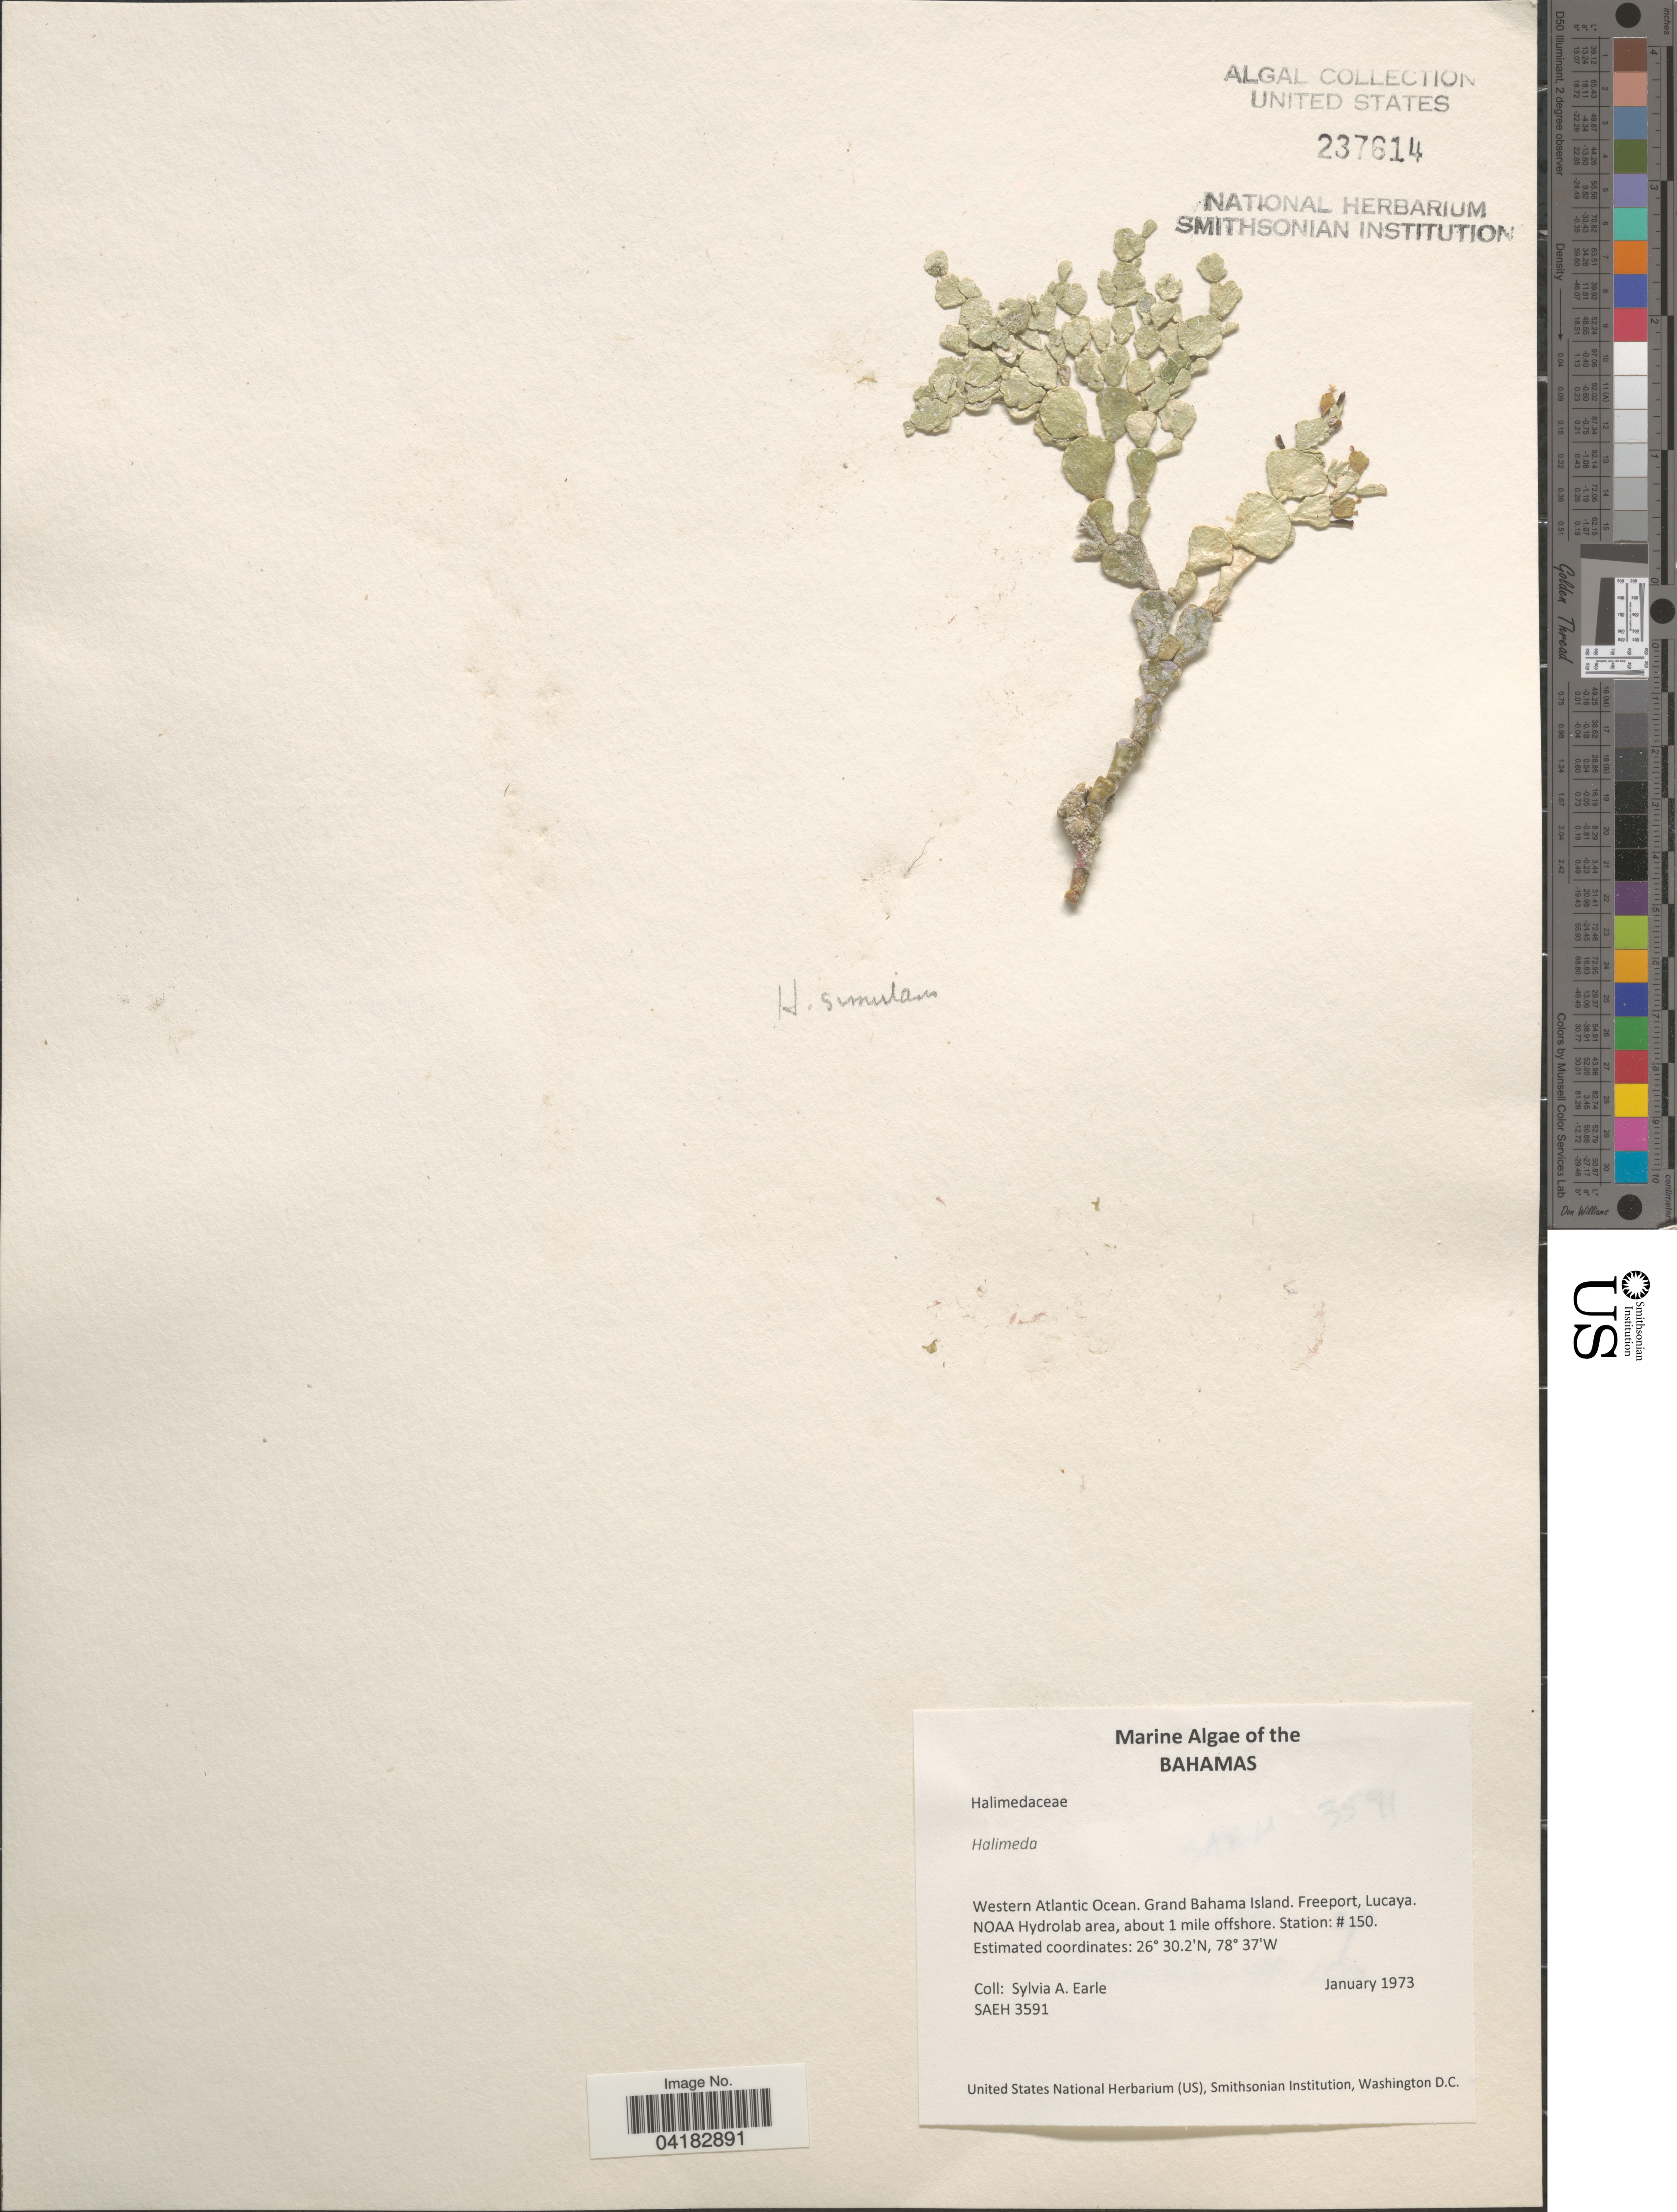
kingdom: Plantae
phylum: Chlorophyta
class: Ulvophyceae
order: Bryopsidales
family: Halimedaceae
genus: Halimeda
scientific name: Halimeda sp.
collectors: S. A. Earle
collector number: SAEH3591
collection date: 1973-01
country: Bahamas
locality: Western Atlantic Ocean. Grand Bahama Island. Freeport, Lucaya. NOAA Hydrolab area, about 1 mile offshore. Station: # 150.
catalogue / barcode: US 237614